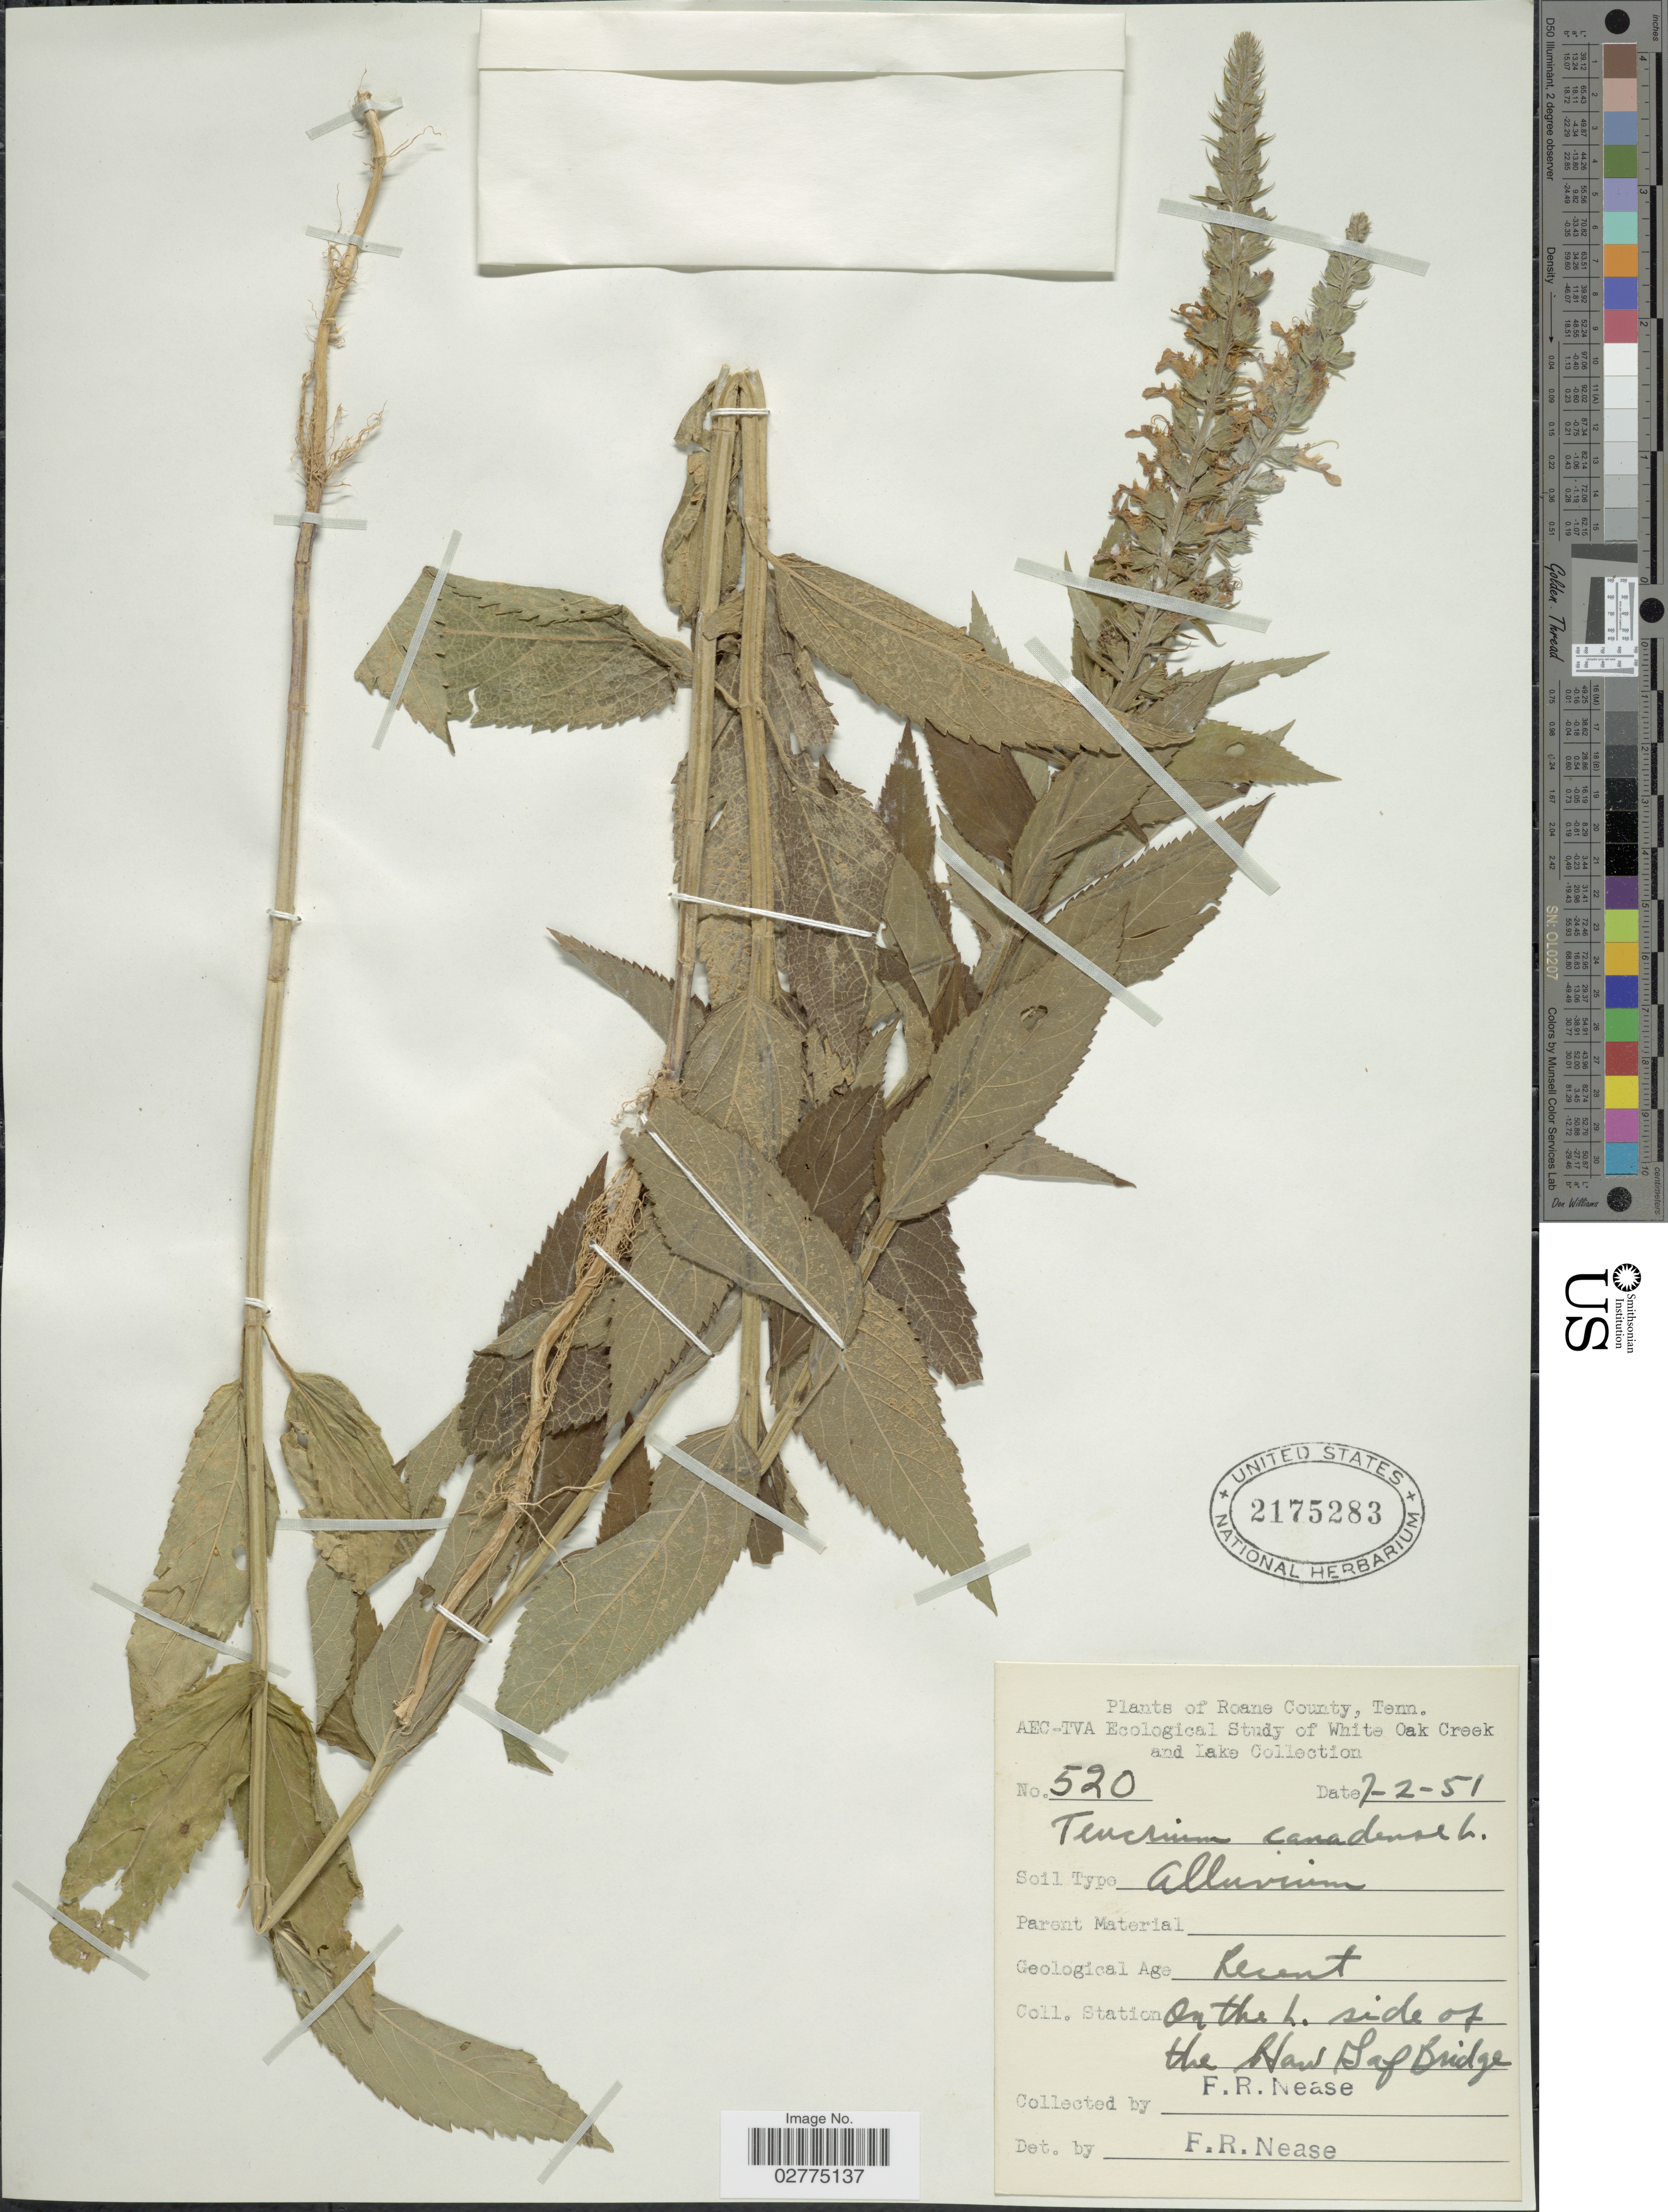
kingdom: Plantae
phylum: Tracheophyta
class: Magnoliopsida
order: Lamiales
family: Lamiaceae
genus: Teucrium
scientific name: Teucrium canadense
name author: L.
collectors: F. Nease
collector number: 520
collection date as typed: Transcribed d/m/y: 2/7/51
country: United States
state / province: Tennessee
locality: Roane County, Tenn., On the l. side of the Haw Gap Bridge.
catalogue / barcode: US 2175283